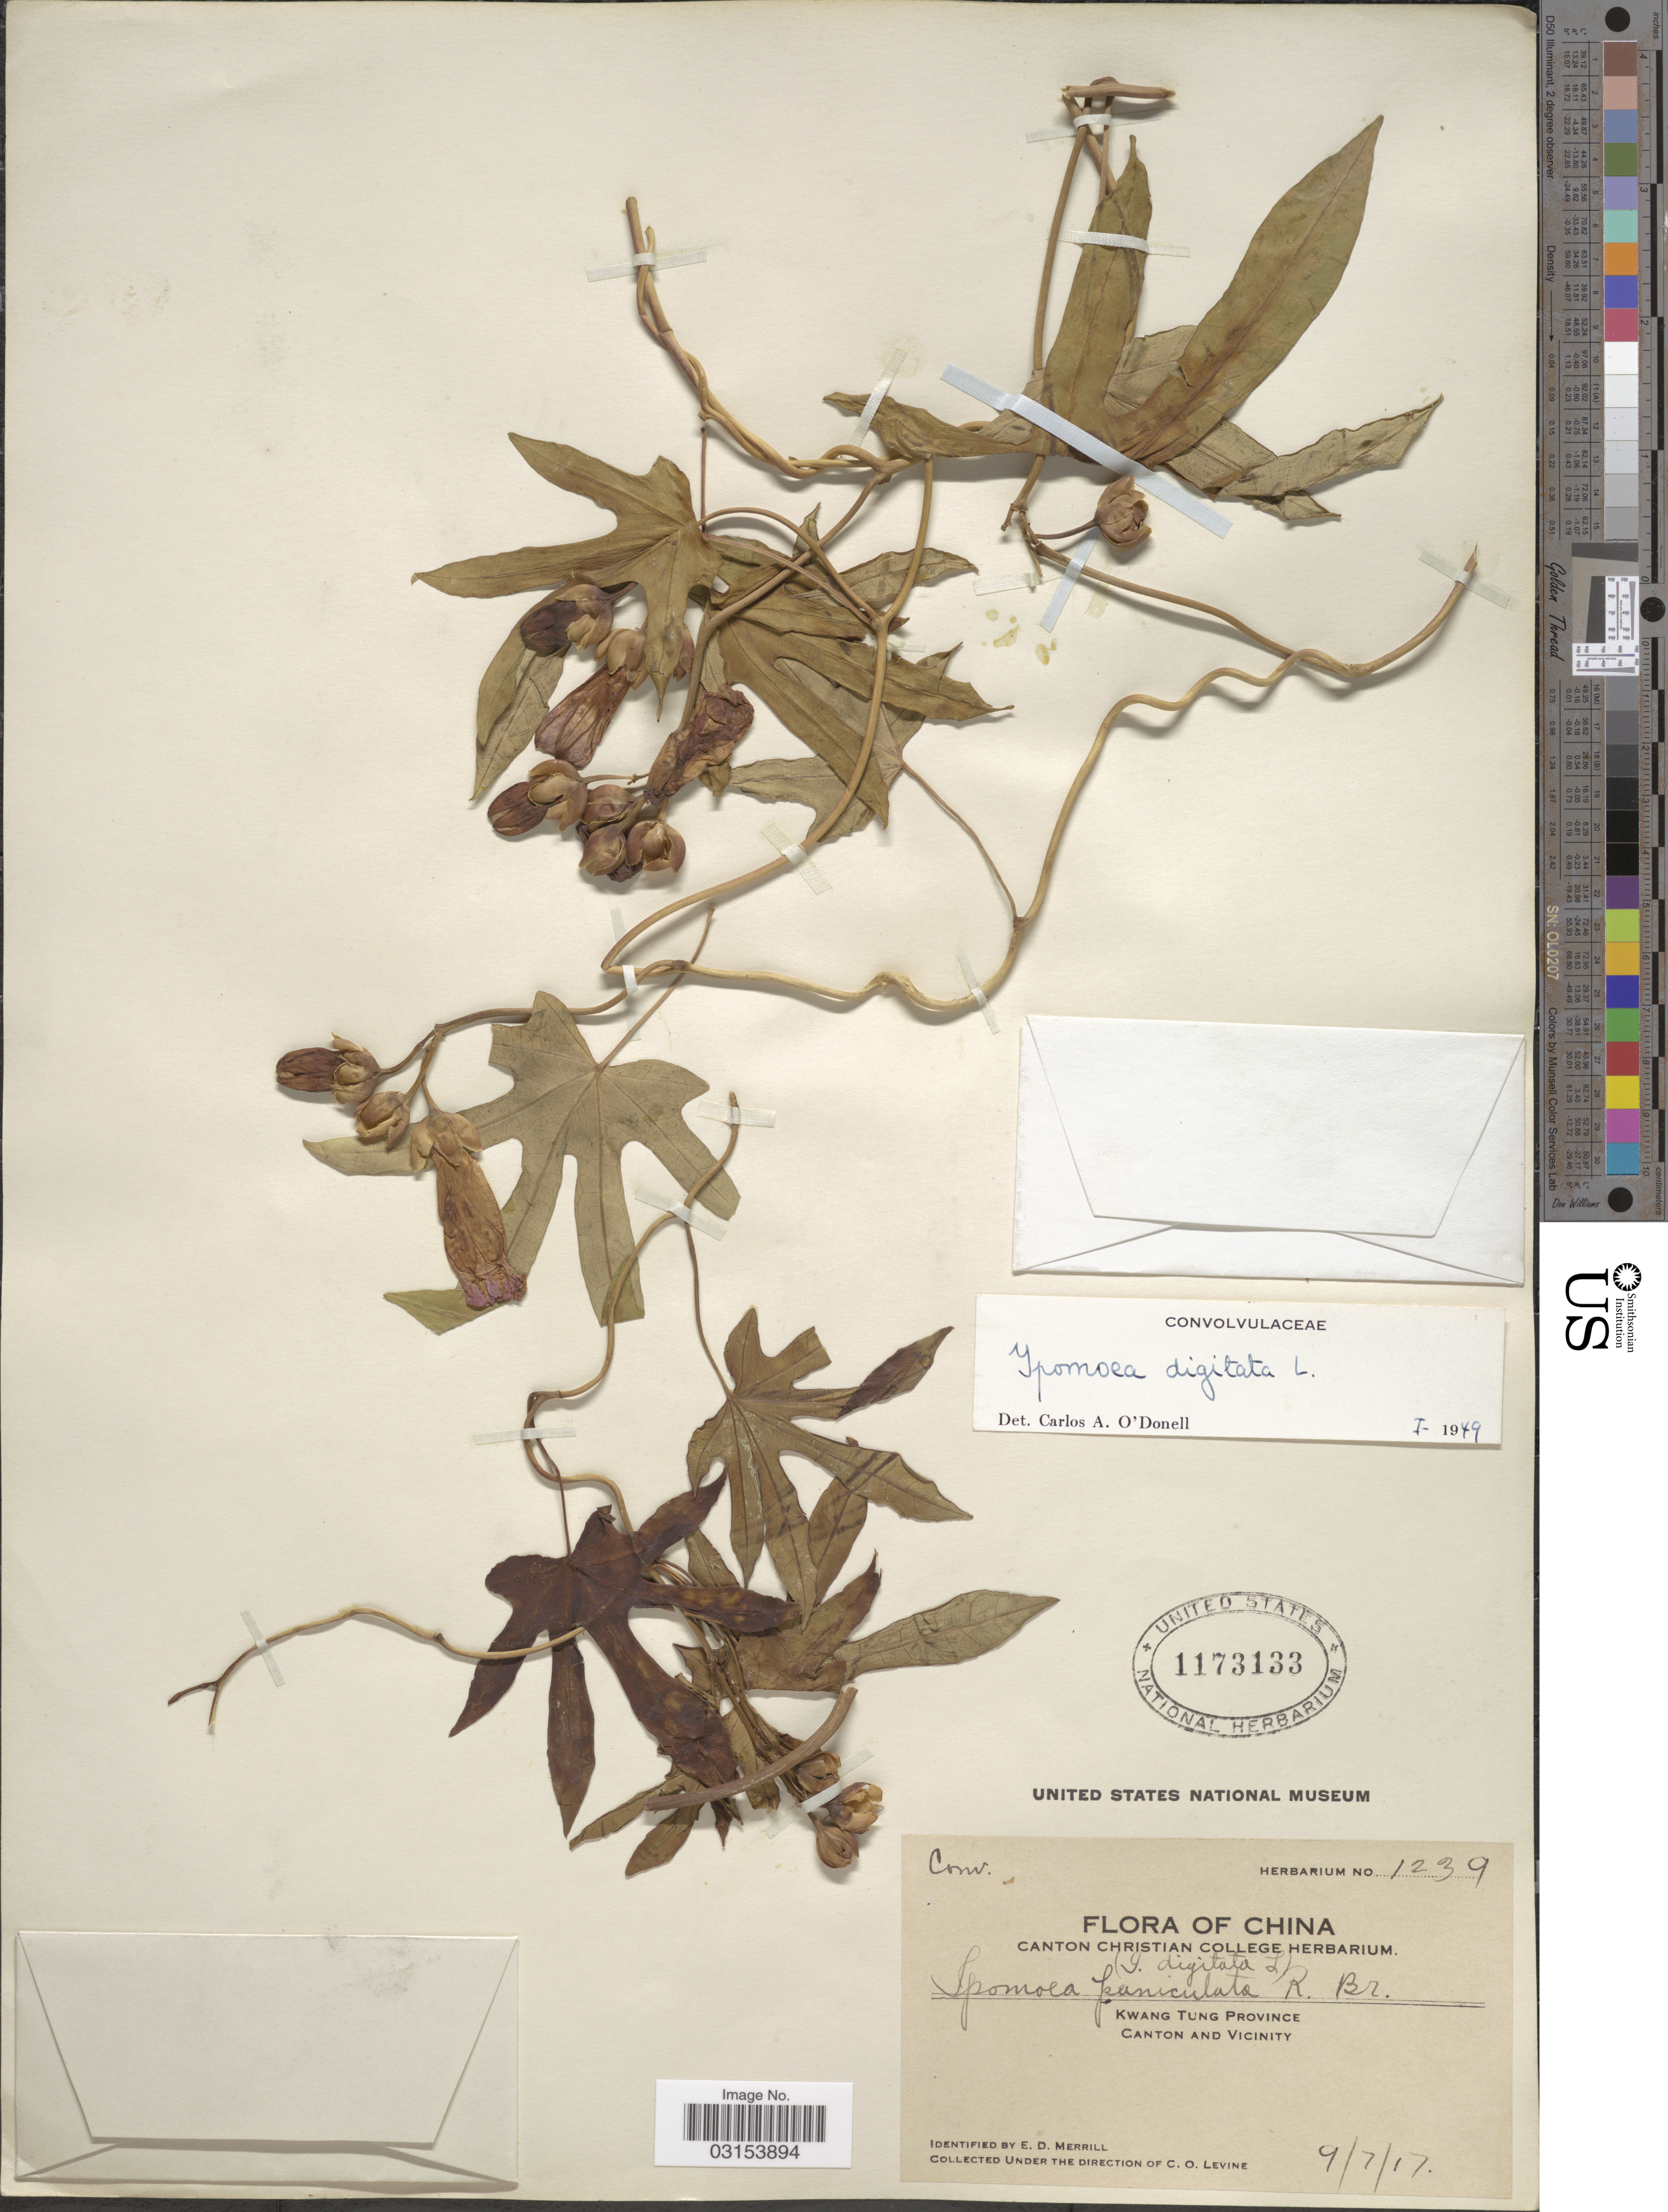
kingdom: Plantae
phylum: Tracheophyta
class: Magnoliopsida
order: Solanales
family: Convolvulaceae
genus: Ipomoea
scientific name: Ipomoea digitata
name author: L.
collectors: C. O. Levine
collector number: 1239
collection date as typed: Transcribed d/m/y: 9/7/17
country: China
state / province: Guangdong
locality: Kwang Tung Province. Canton and Vicinity.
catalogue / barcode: US 1173133